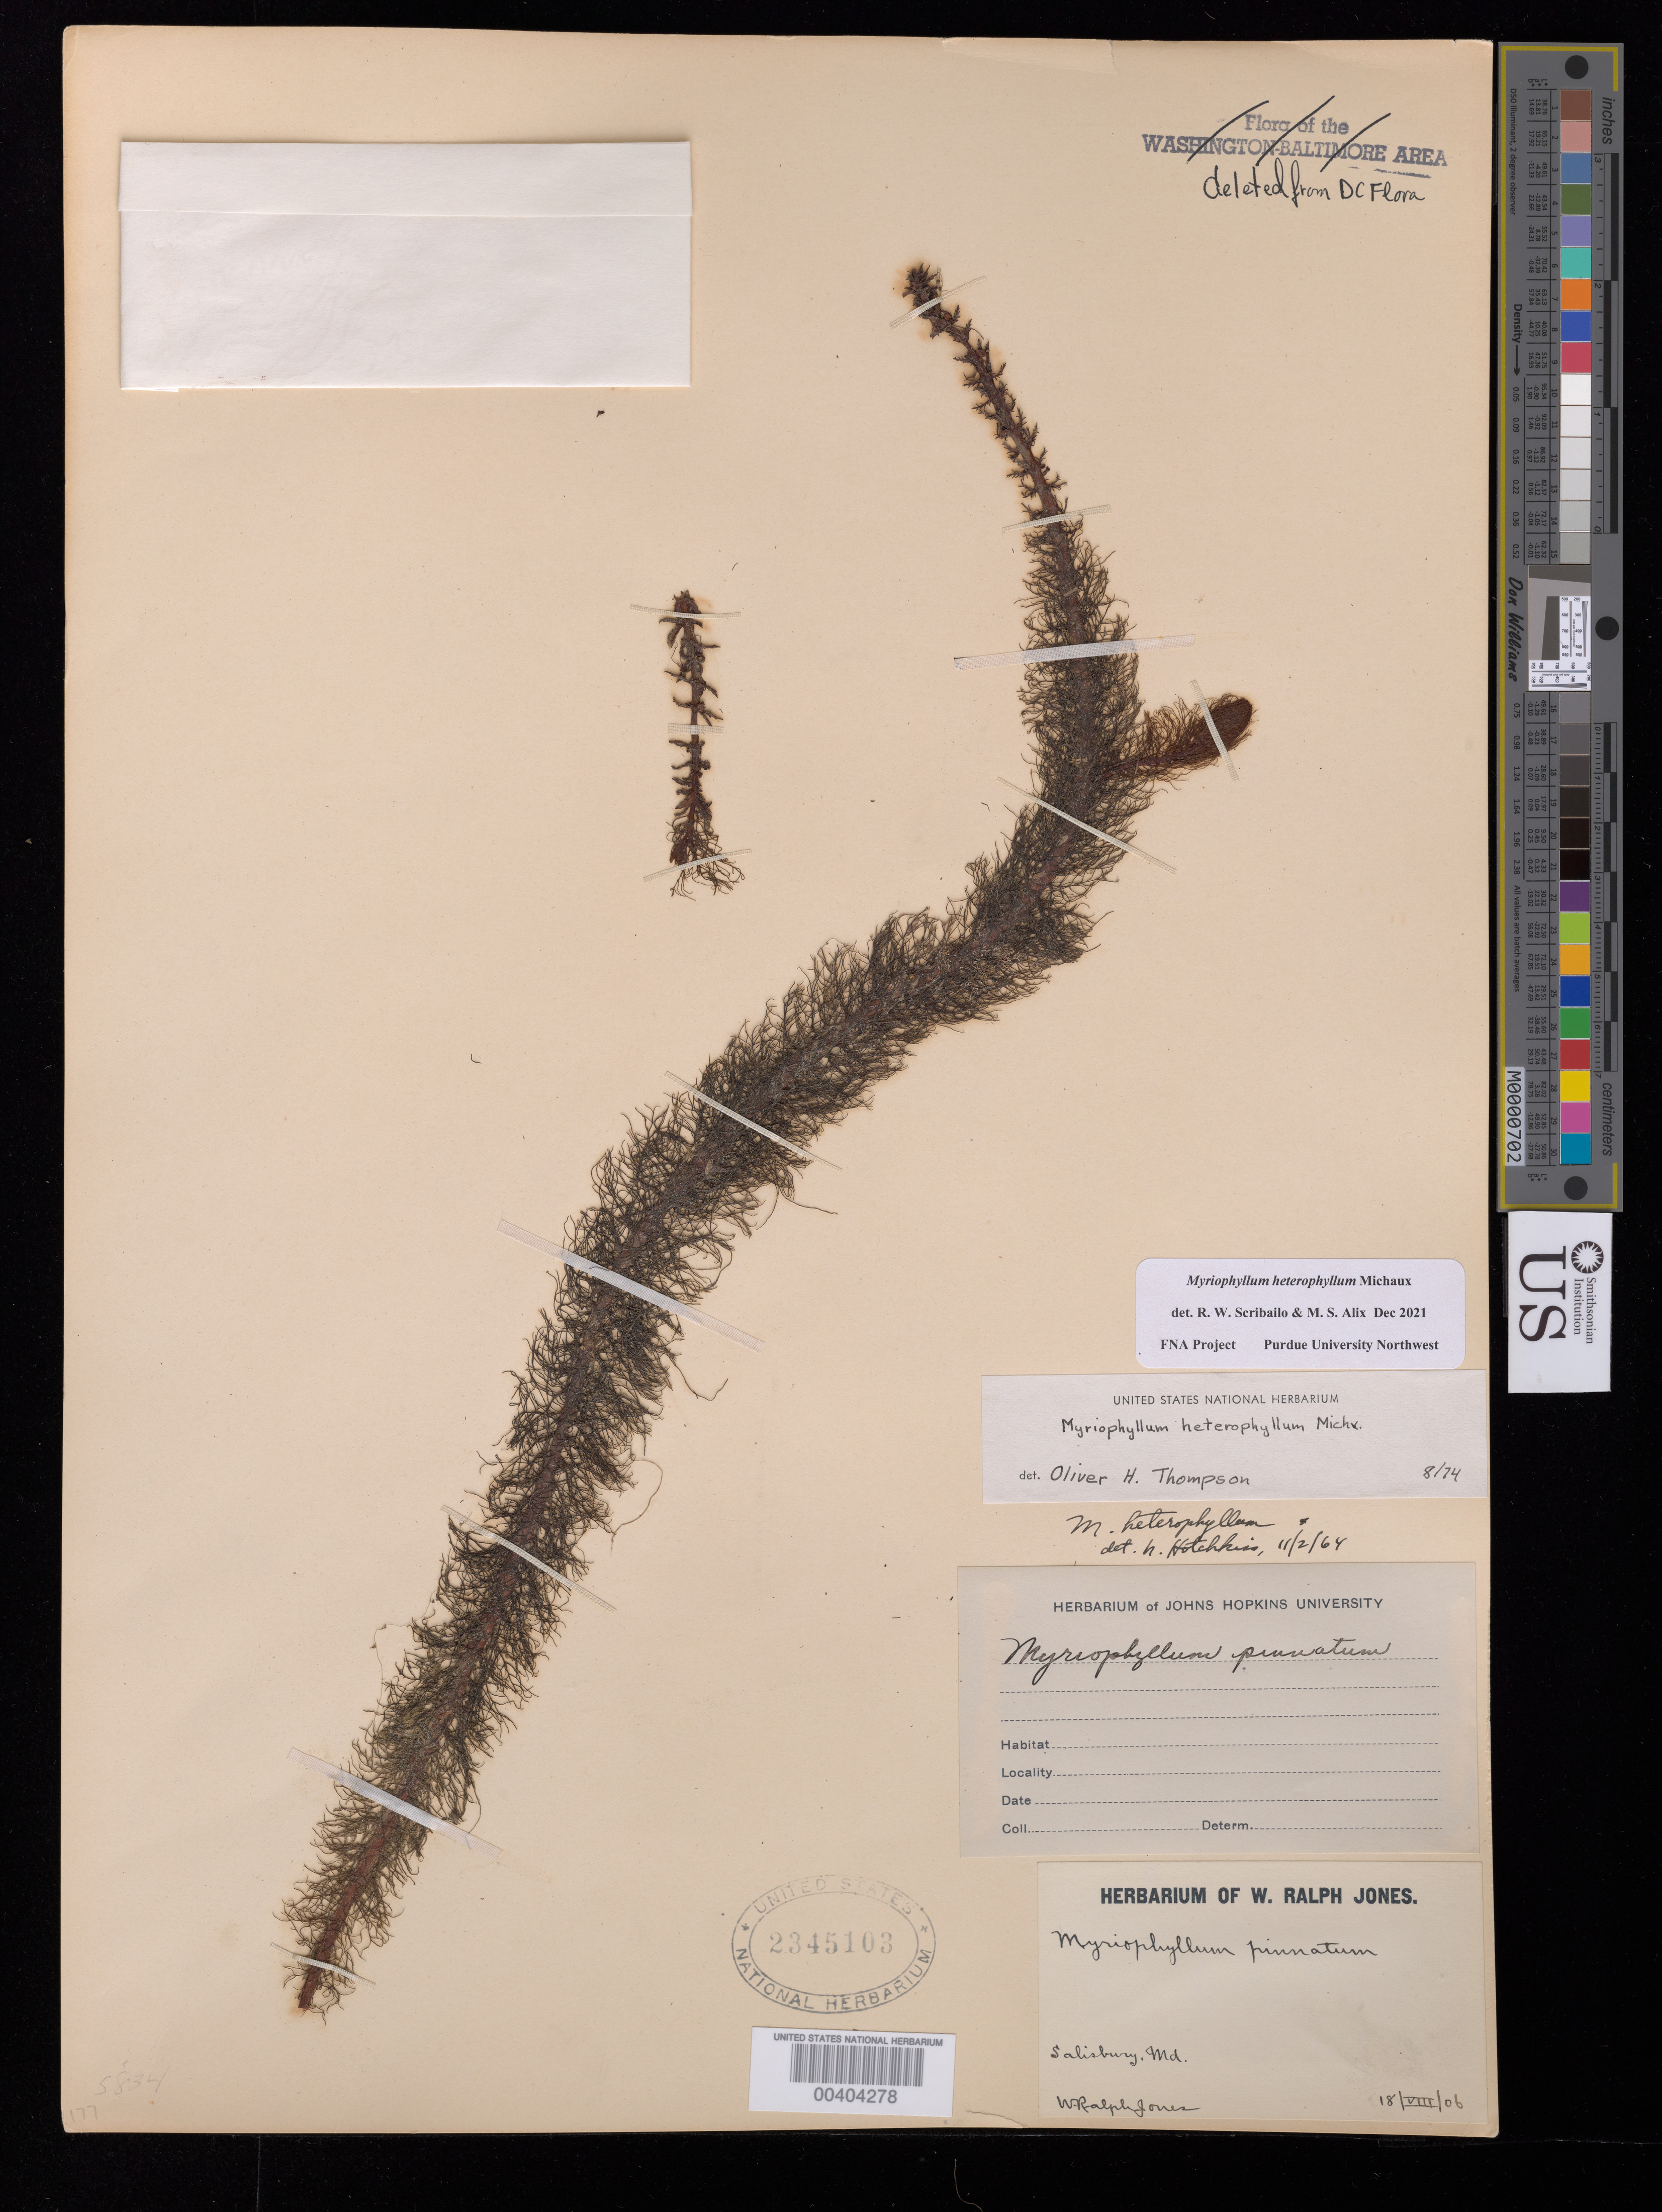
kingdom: Plantae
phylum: Tracheophyta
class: Magnoliopsida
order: Saxifragales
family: Haloragaceae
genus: Myriophyllum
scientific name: Myriophyllum heterophyllum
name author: Michx.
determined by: Scribailo, R. W.; Alix, M. S.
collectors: W. R. Jones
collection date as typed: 18 Aug 1906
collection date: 1906-08-18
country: United States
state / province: Maryland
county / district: Wicomico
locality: Salisbury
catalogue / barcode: US 2345103